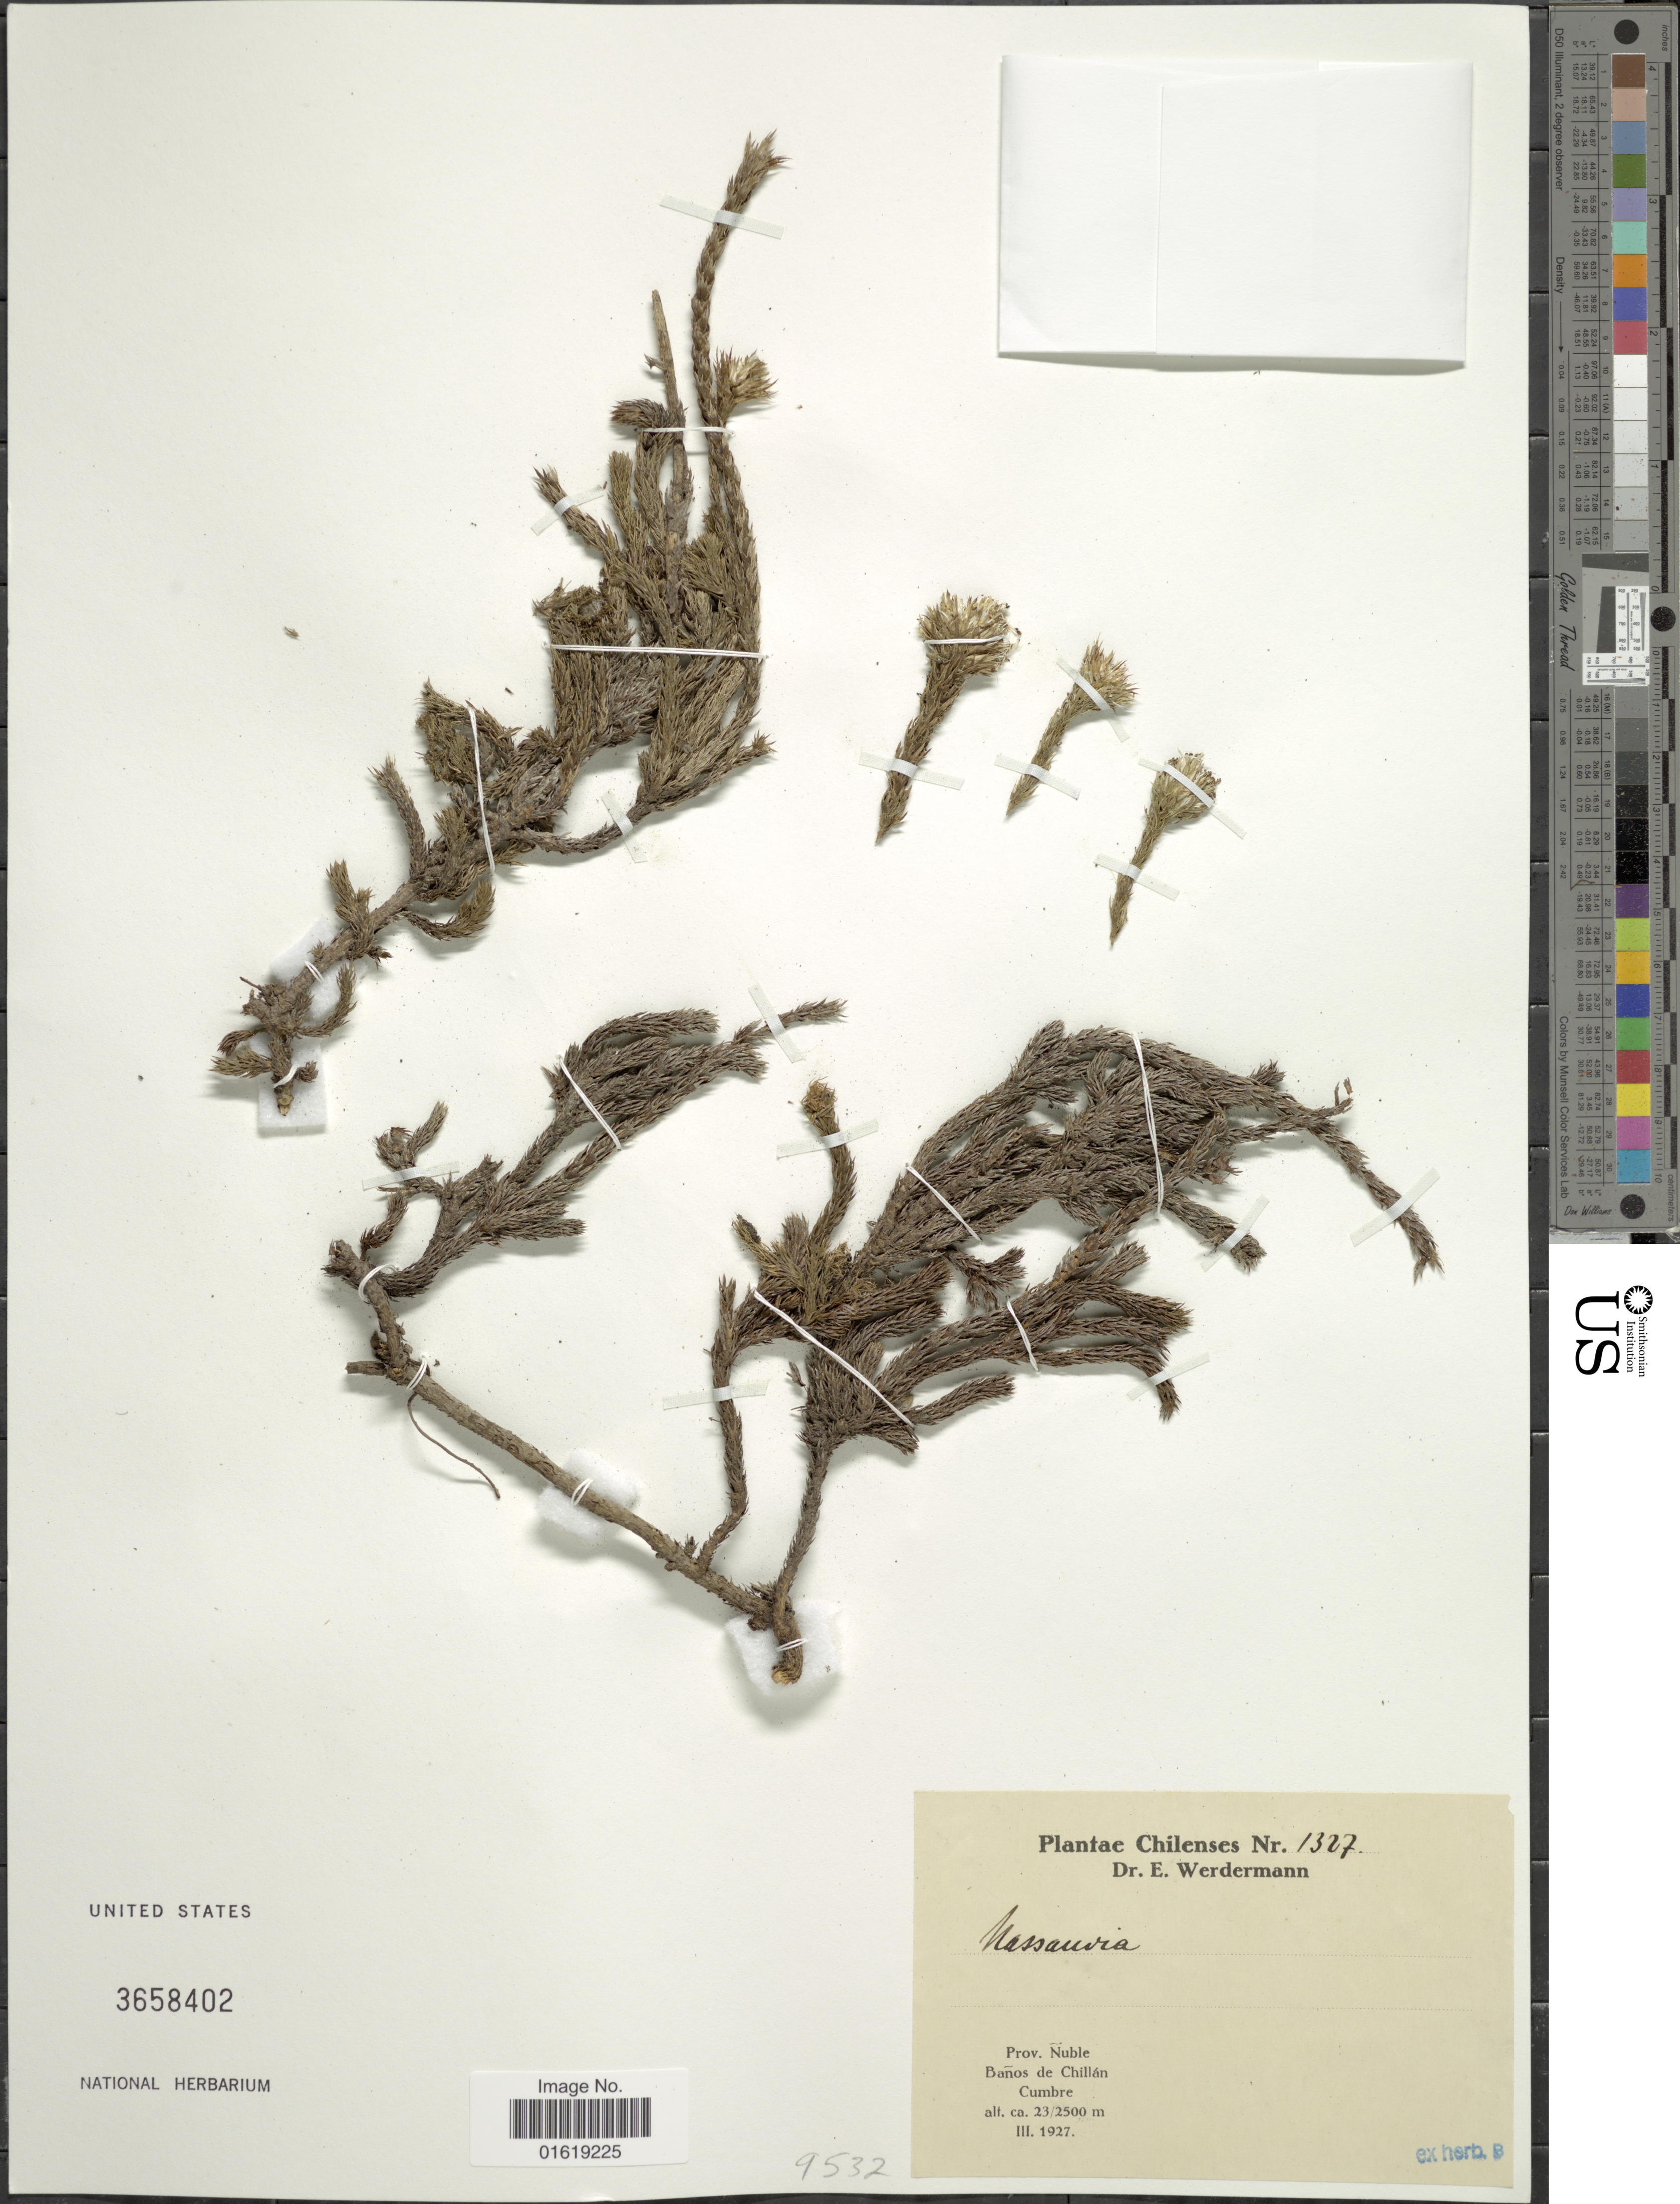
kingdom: Plantae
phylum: Tracheophyta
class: Magnoliopsida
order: Asterales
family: Asteraceae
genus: Nassauvia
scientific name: Nassauvia sp.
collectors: E. Werdermann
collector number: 1327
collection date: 1927-03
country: Chile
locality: Prov. Nuble. Baños de Chillán. Cumbre.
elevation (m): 2300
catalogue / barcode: US 3658402